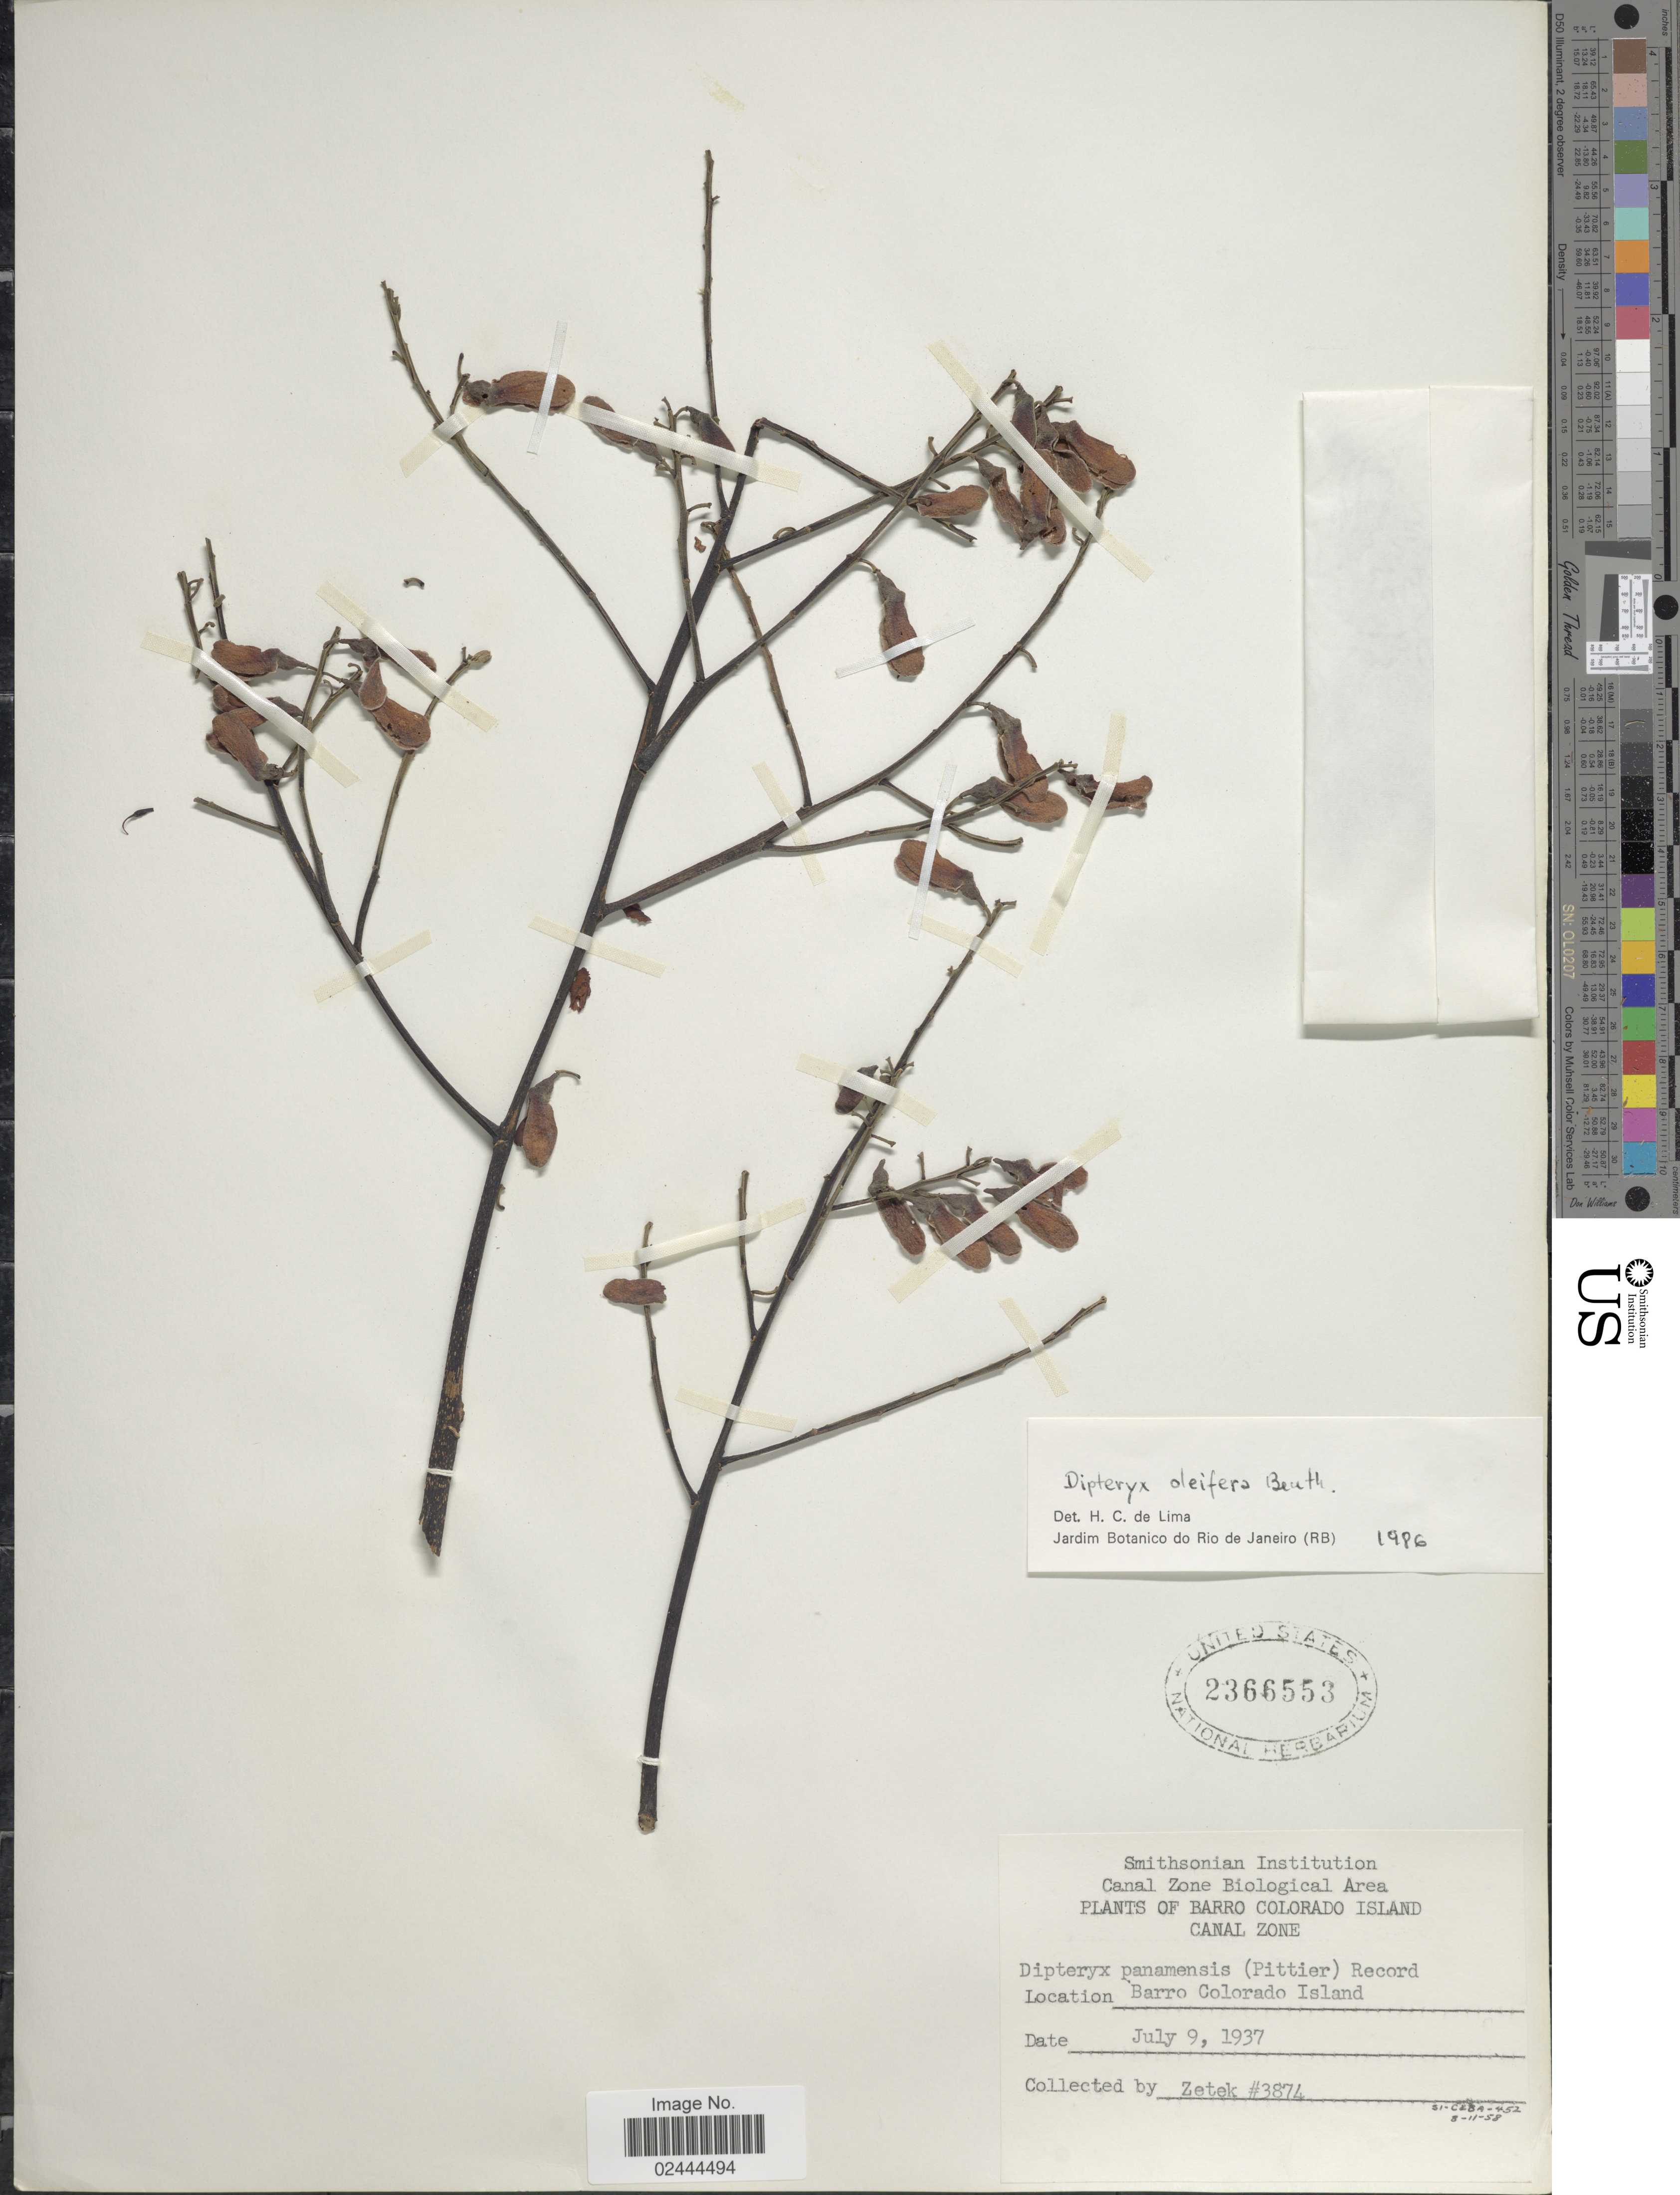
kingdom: Plantae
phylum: Tracheophyta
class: Magnoliopsida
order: Fabales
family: Fabaceae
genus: Dipteryx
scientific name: Dipteryx oleifera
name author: Benth.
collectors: -. Zetek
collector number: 3874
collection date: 1937-07-09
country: Panama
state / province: Panamá Oeste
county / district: Canal Zone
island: Barro Colorado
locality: Barro Colorado Island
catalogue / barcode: US 2366553